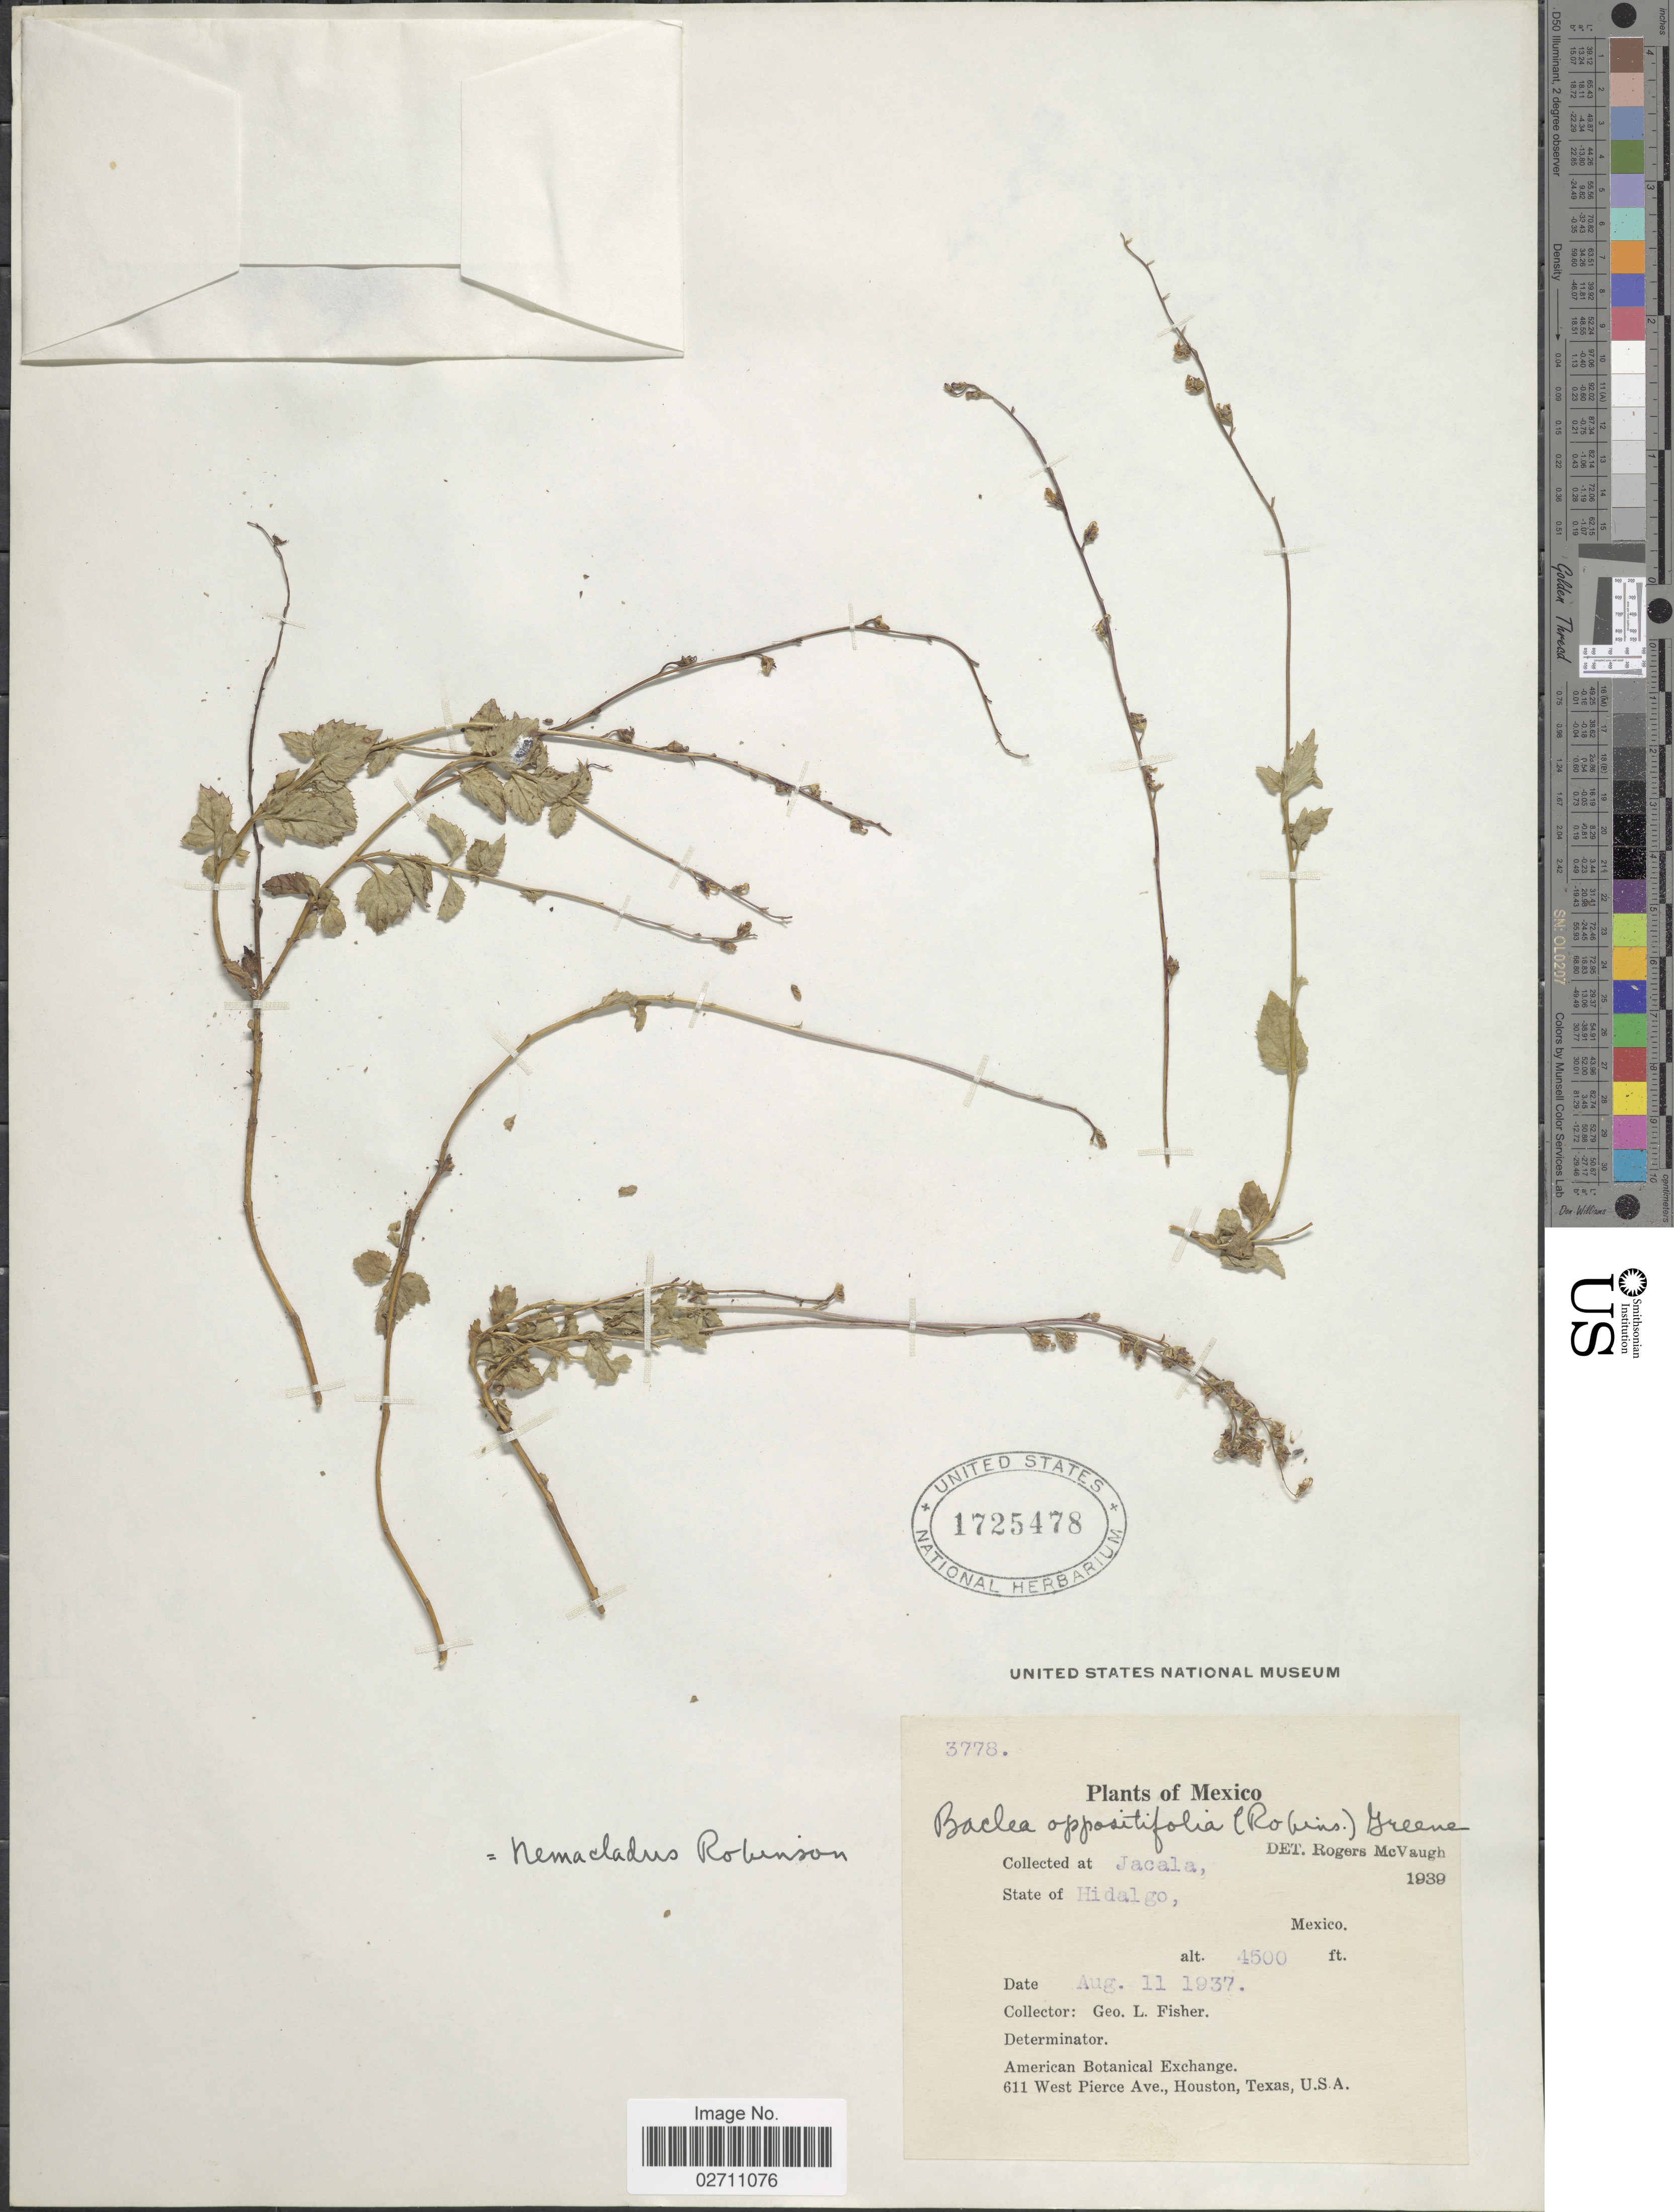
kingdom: Plantae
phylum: Tracheophyta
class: Magnoliopsida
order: Asterales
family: Campanulaceae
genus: Pseudonemacladus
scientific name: Pseudonemacladus oppositifolius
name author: (B.L. Rob.) McVaugh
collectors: G. L. Fisher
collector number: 3778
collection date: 1937-08-11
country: Mexico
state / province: Hidalgo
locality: Jacala, State of Hidalgo, Mexico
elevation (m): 1372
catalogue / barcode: US 1725478